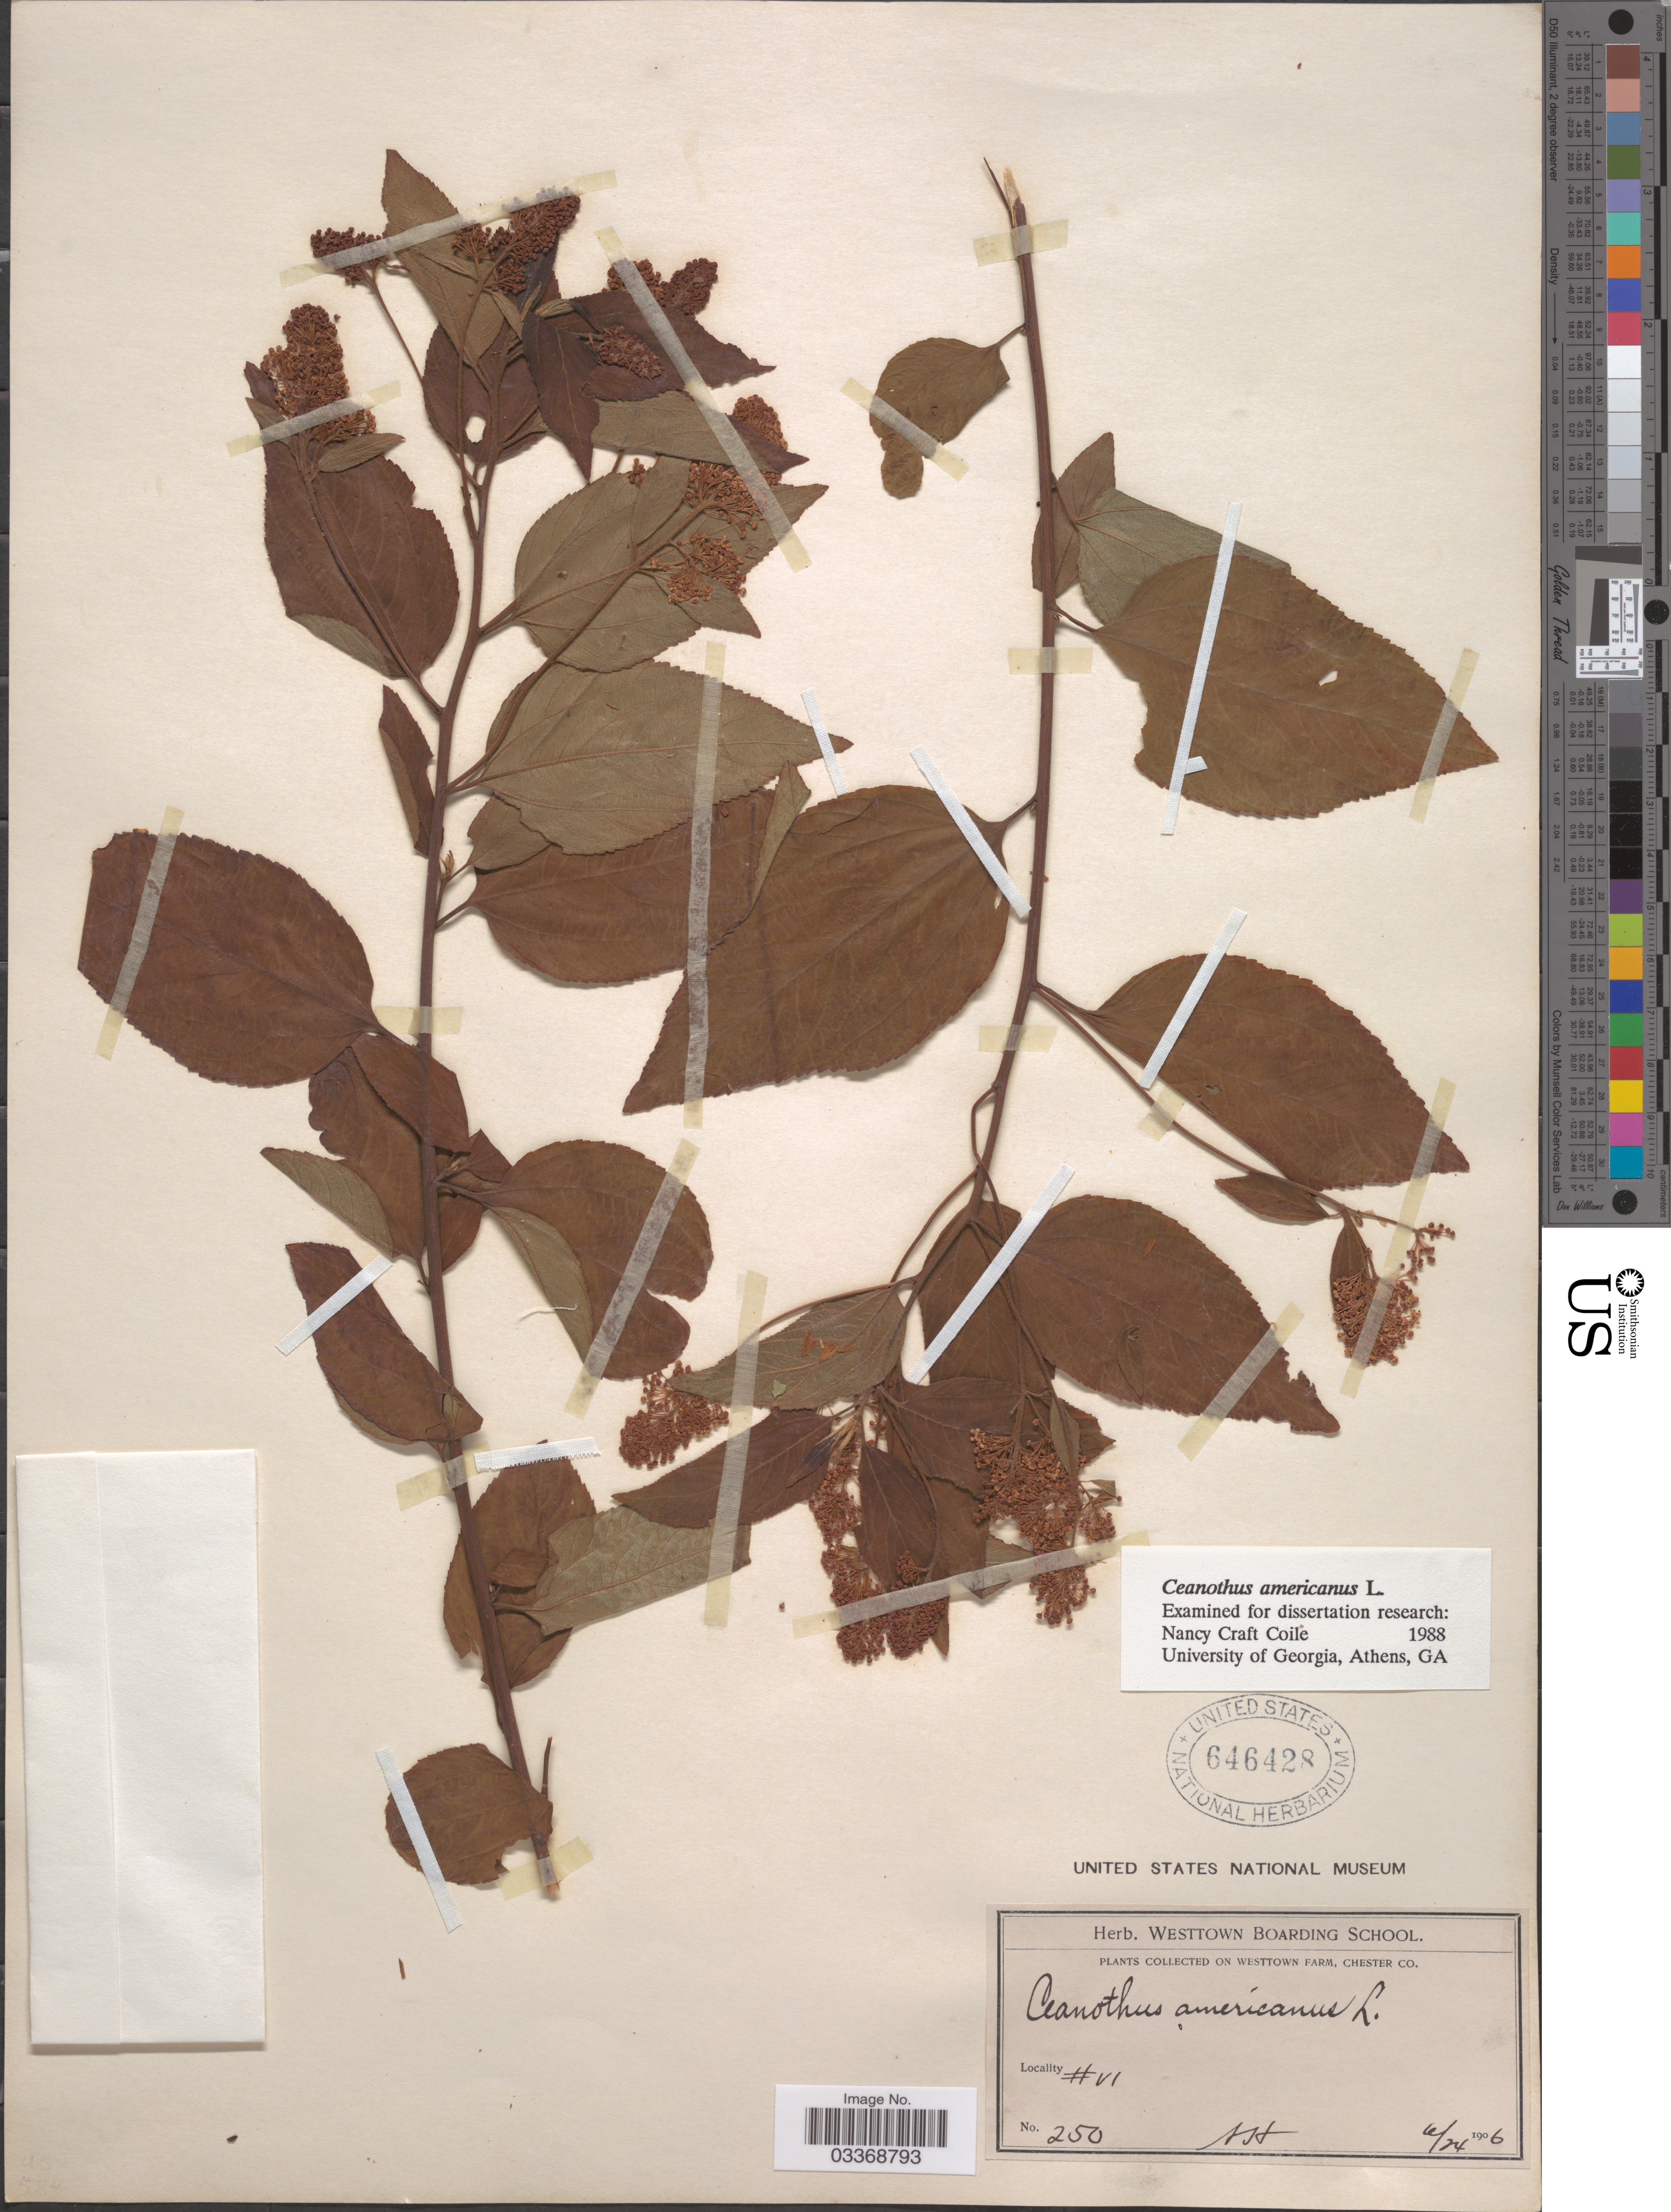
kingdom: Plantae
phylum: Tracheophyta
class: Magnoliopsida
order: Rosales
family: Rhamnaceae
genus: Ceanothus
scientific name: Ceanothus americanus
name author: L.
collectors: A. H.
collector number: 250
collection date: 1906-06-24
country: United States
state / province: Pennsylvania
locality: Westtown Farm, Chester Co. #VI.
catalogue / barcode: US 646428